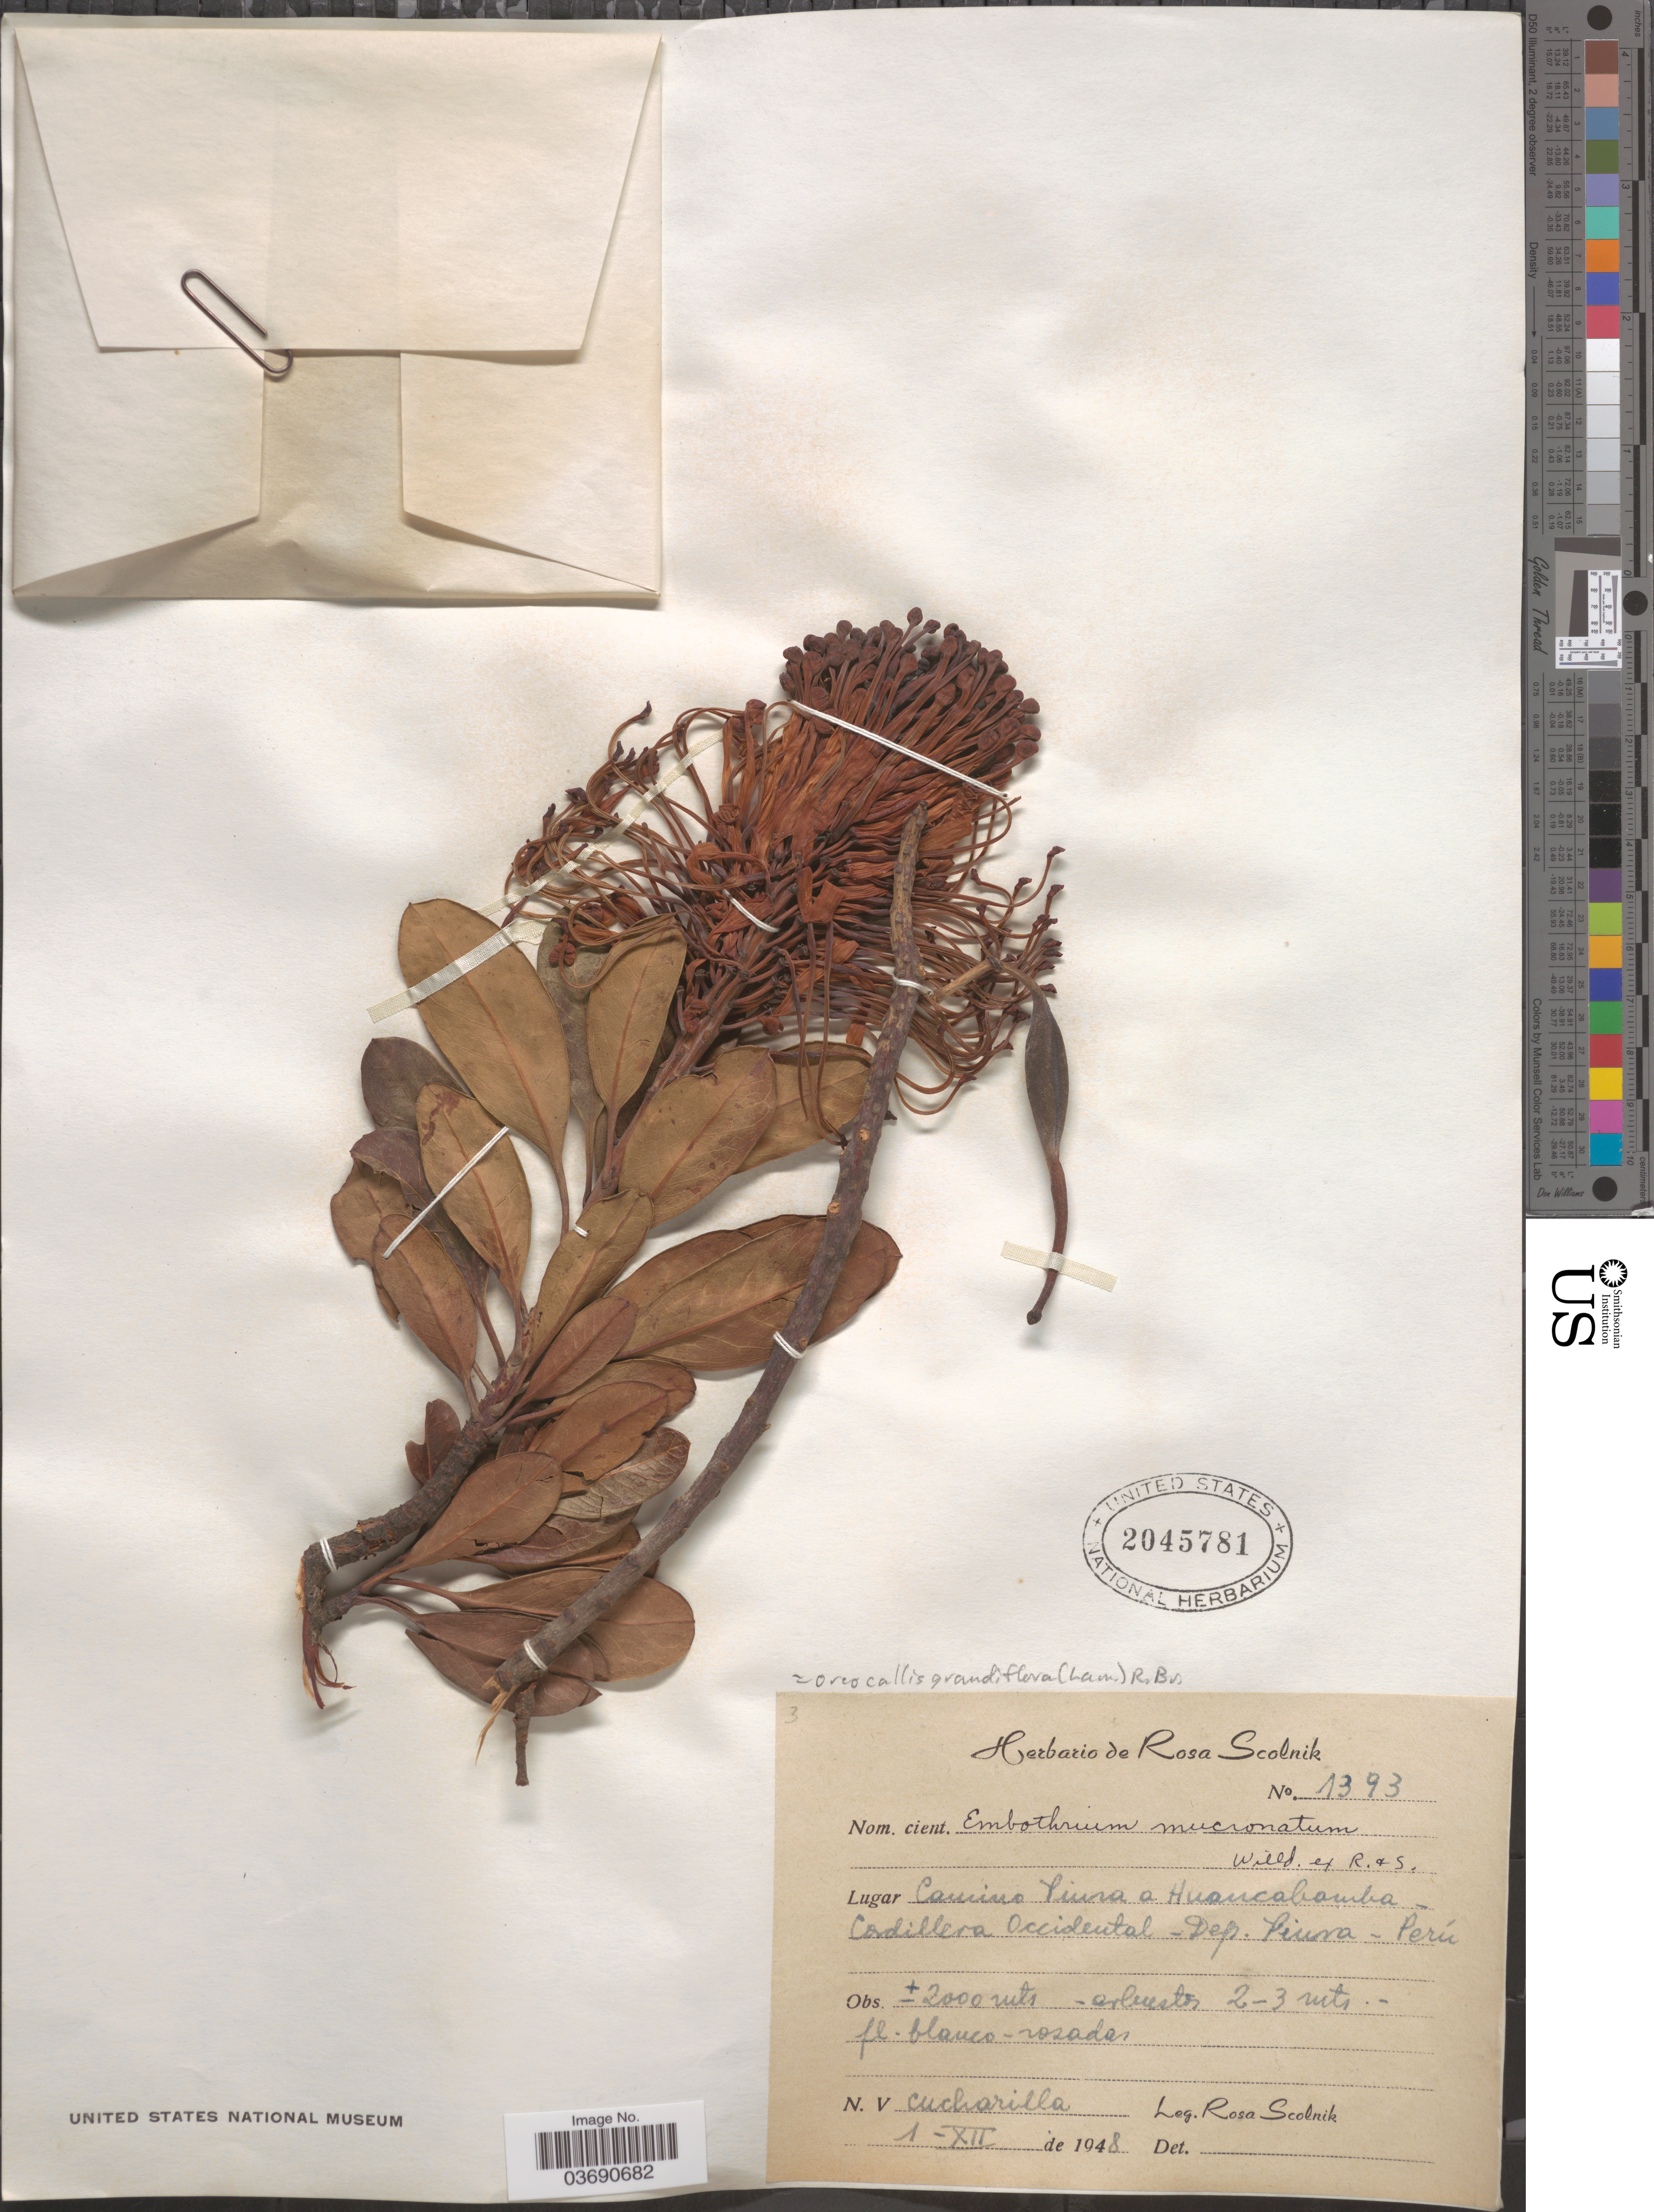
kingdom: Plantae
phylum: Tracheophyta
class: Magnoliopsida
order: Proteales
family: Proteaceae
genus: Oreocallis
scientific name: Oreocallis grandiflora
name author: (Lam.) R. Br.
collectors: R. Scolnik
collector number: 1393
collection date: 1948-12-01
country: Peru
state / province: Piura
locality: Camino Piura a Huancabamba-Cordillera Occidental-Dep. Piura.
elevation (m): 2000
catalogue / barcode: US 2045781